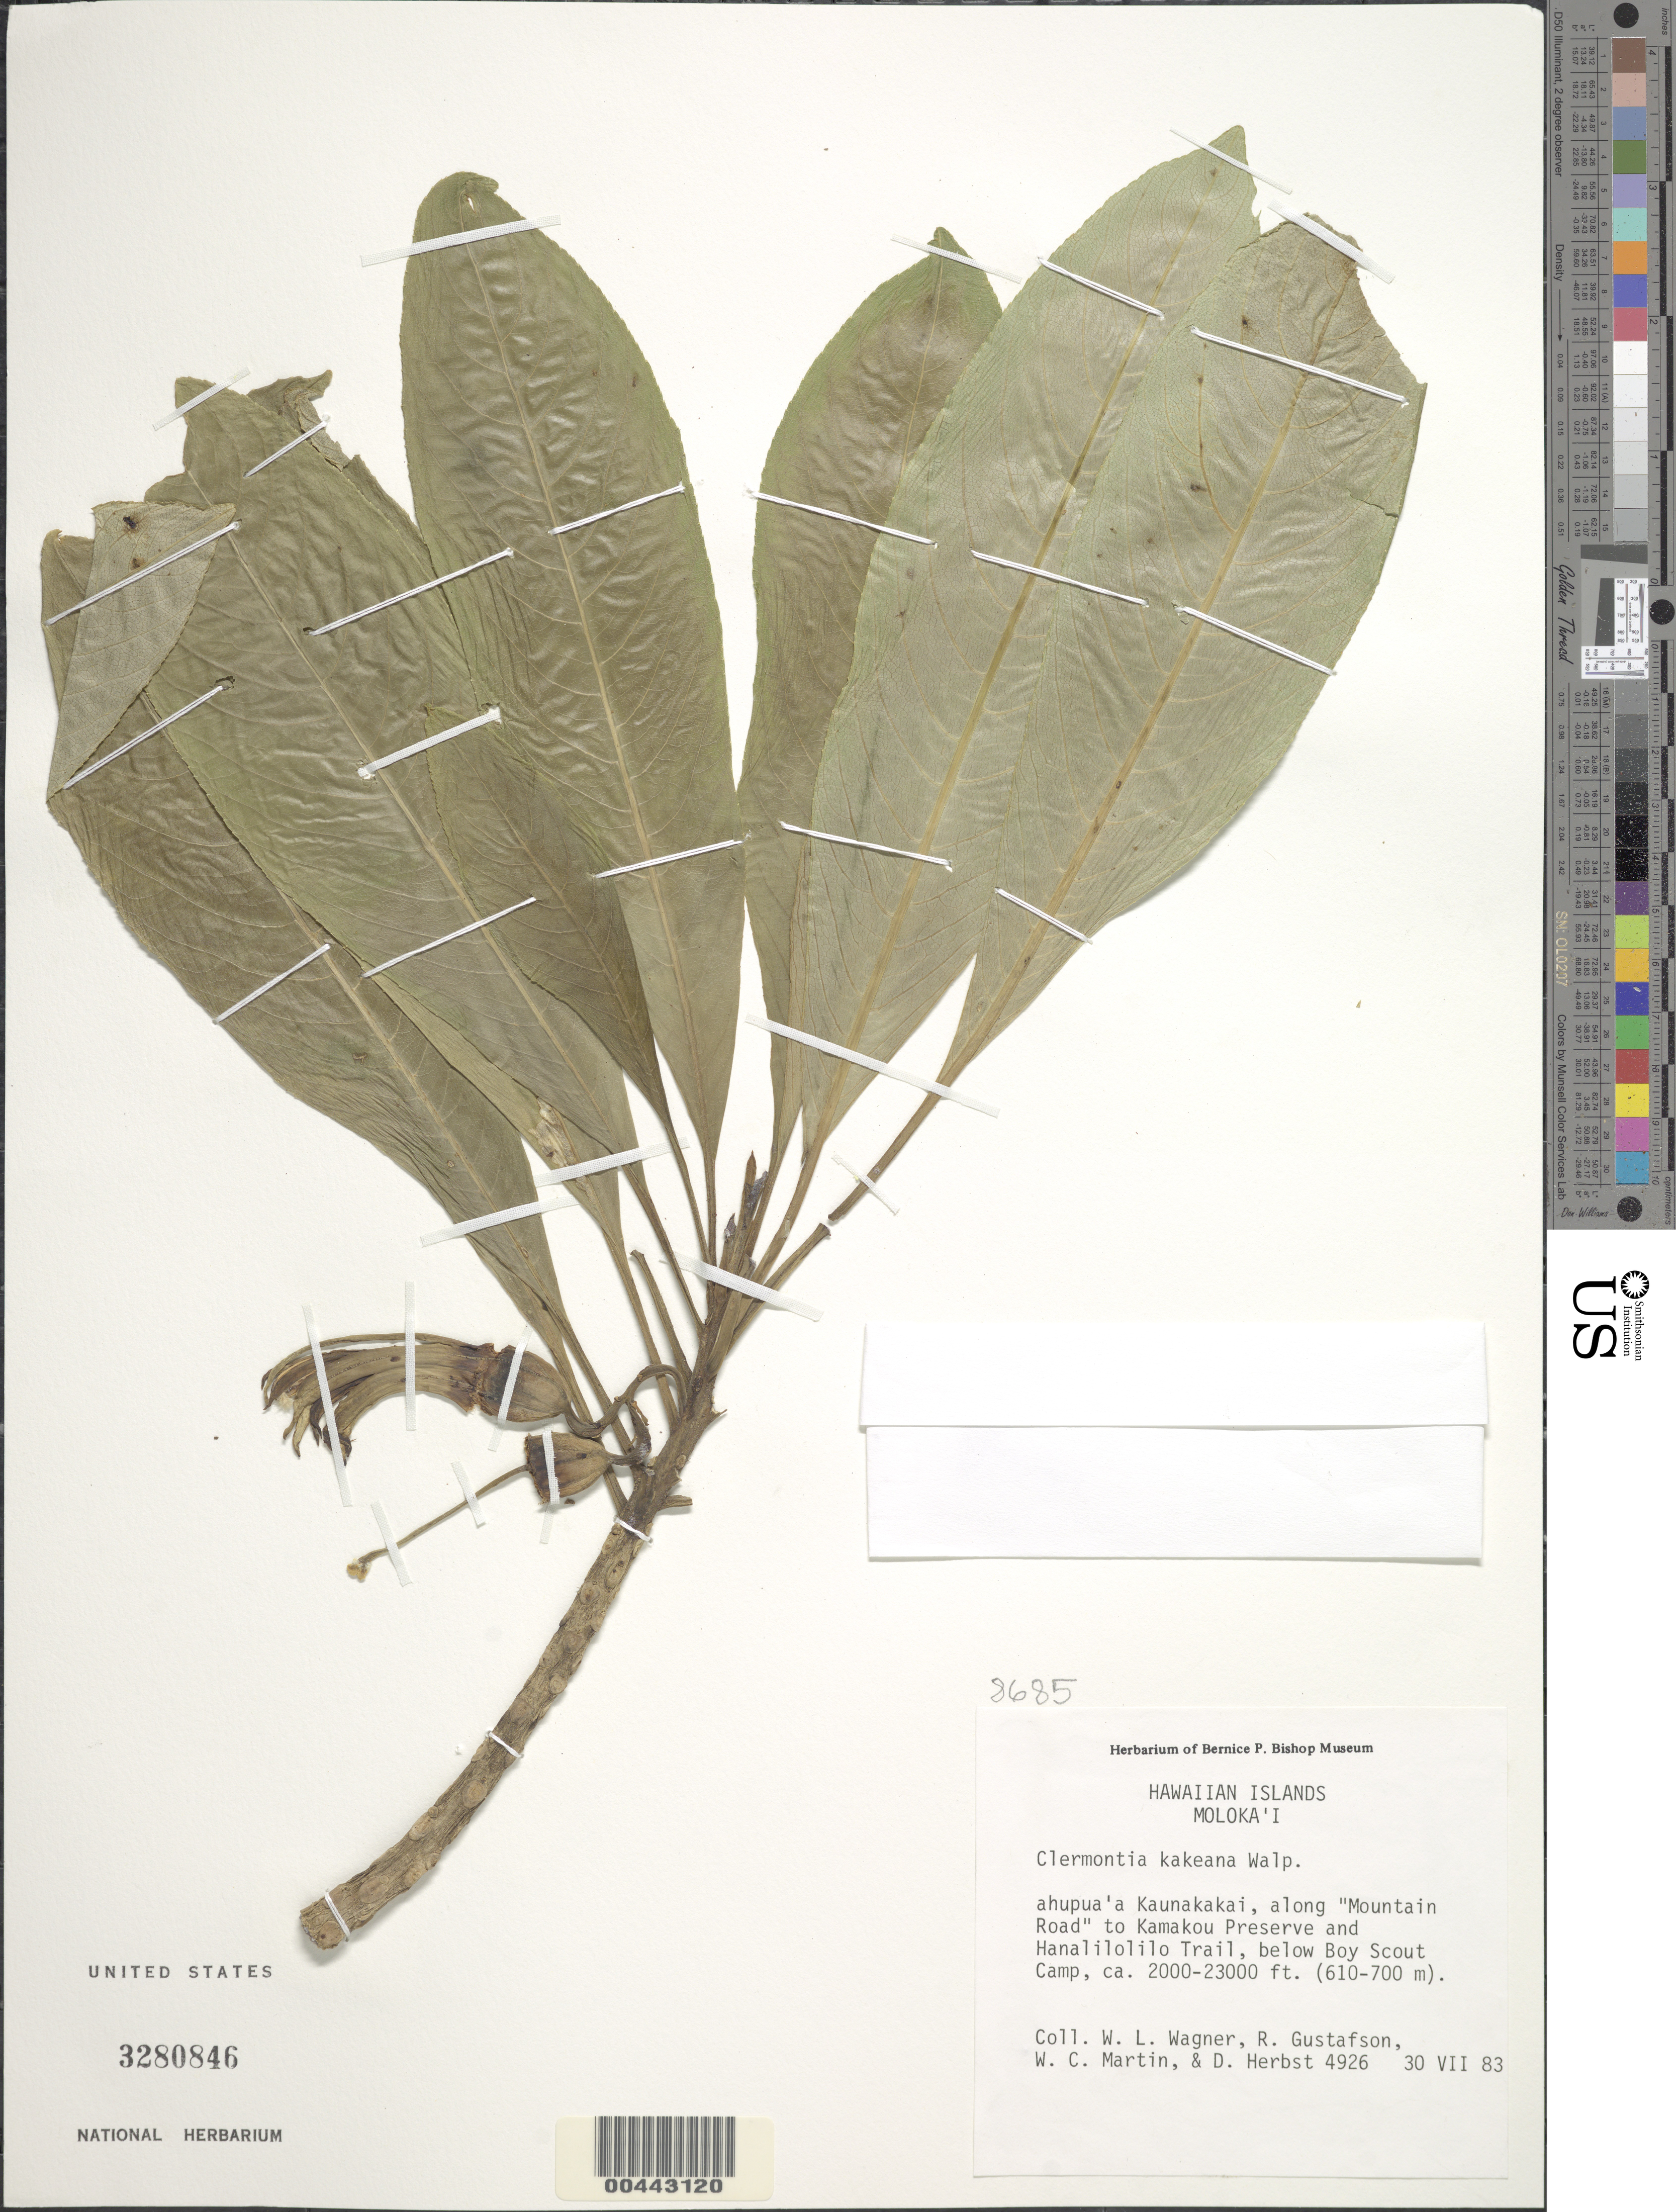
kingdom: Plantae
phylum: Tracheophyta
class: Magnoliopsida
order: Asterales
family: Campanulaceae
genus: Clermontia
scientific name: Clermontia kakeana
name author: Meyen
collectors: W. L. Wagner, R. Gustafson, W. C. Martin & D. R. Herbst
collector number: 4926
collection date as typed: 30 Jul 1983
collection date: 1983-07-30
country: United States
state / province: Hawaii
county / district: Maui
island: Moloka'i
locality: Ahupua'a Kaunakakai, along Mountain Road to Kamakou Preserve and Hanalilolilo Trail, below Boy Scout Camp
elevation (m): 610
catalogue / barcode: US 3280846